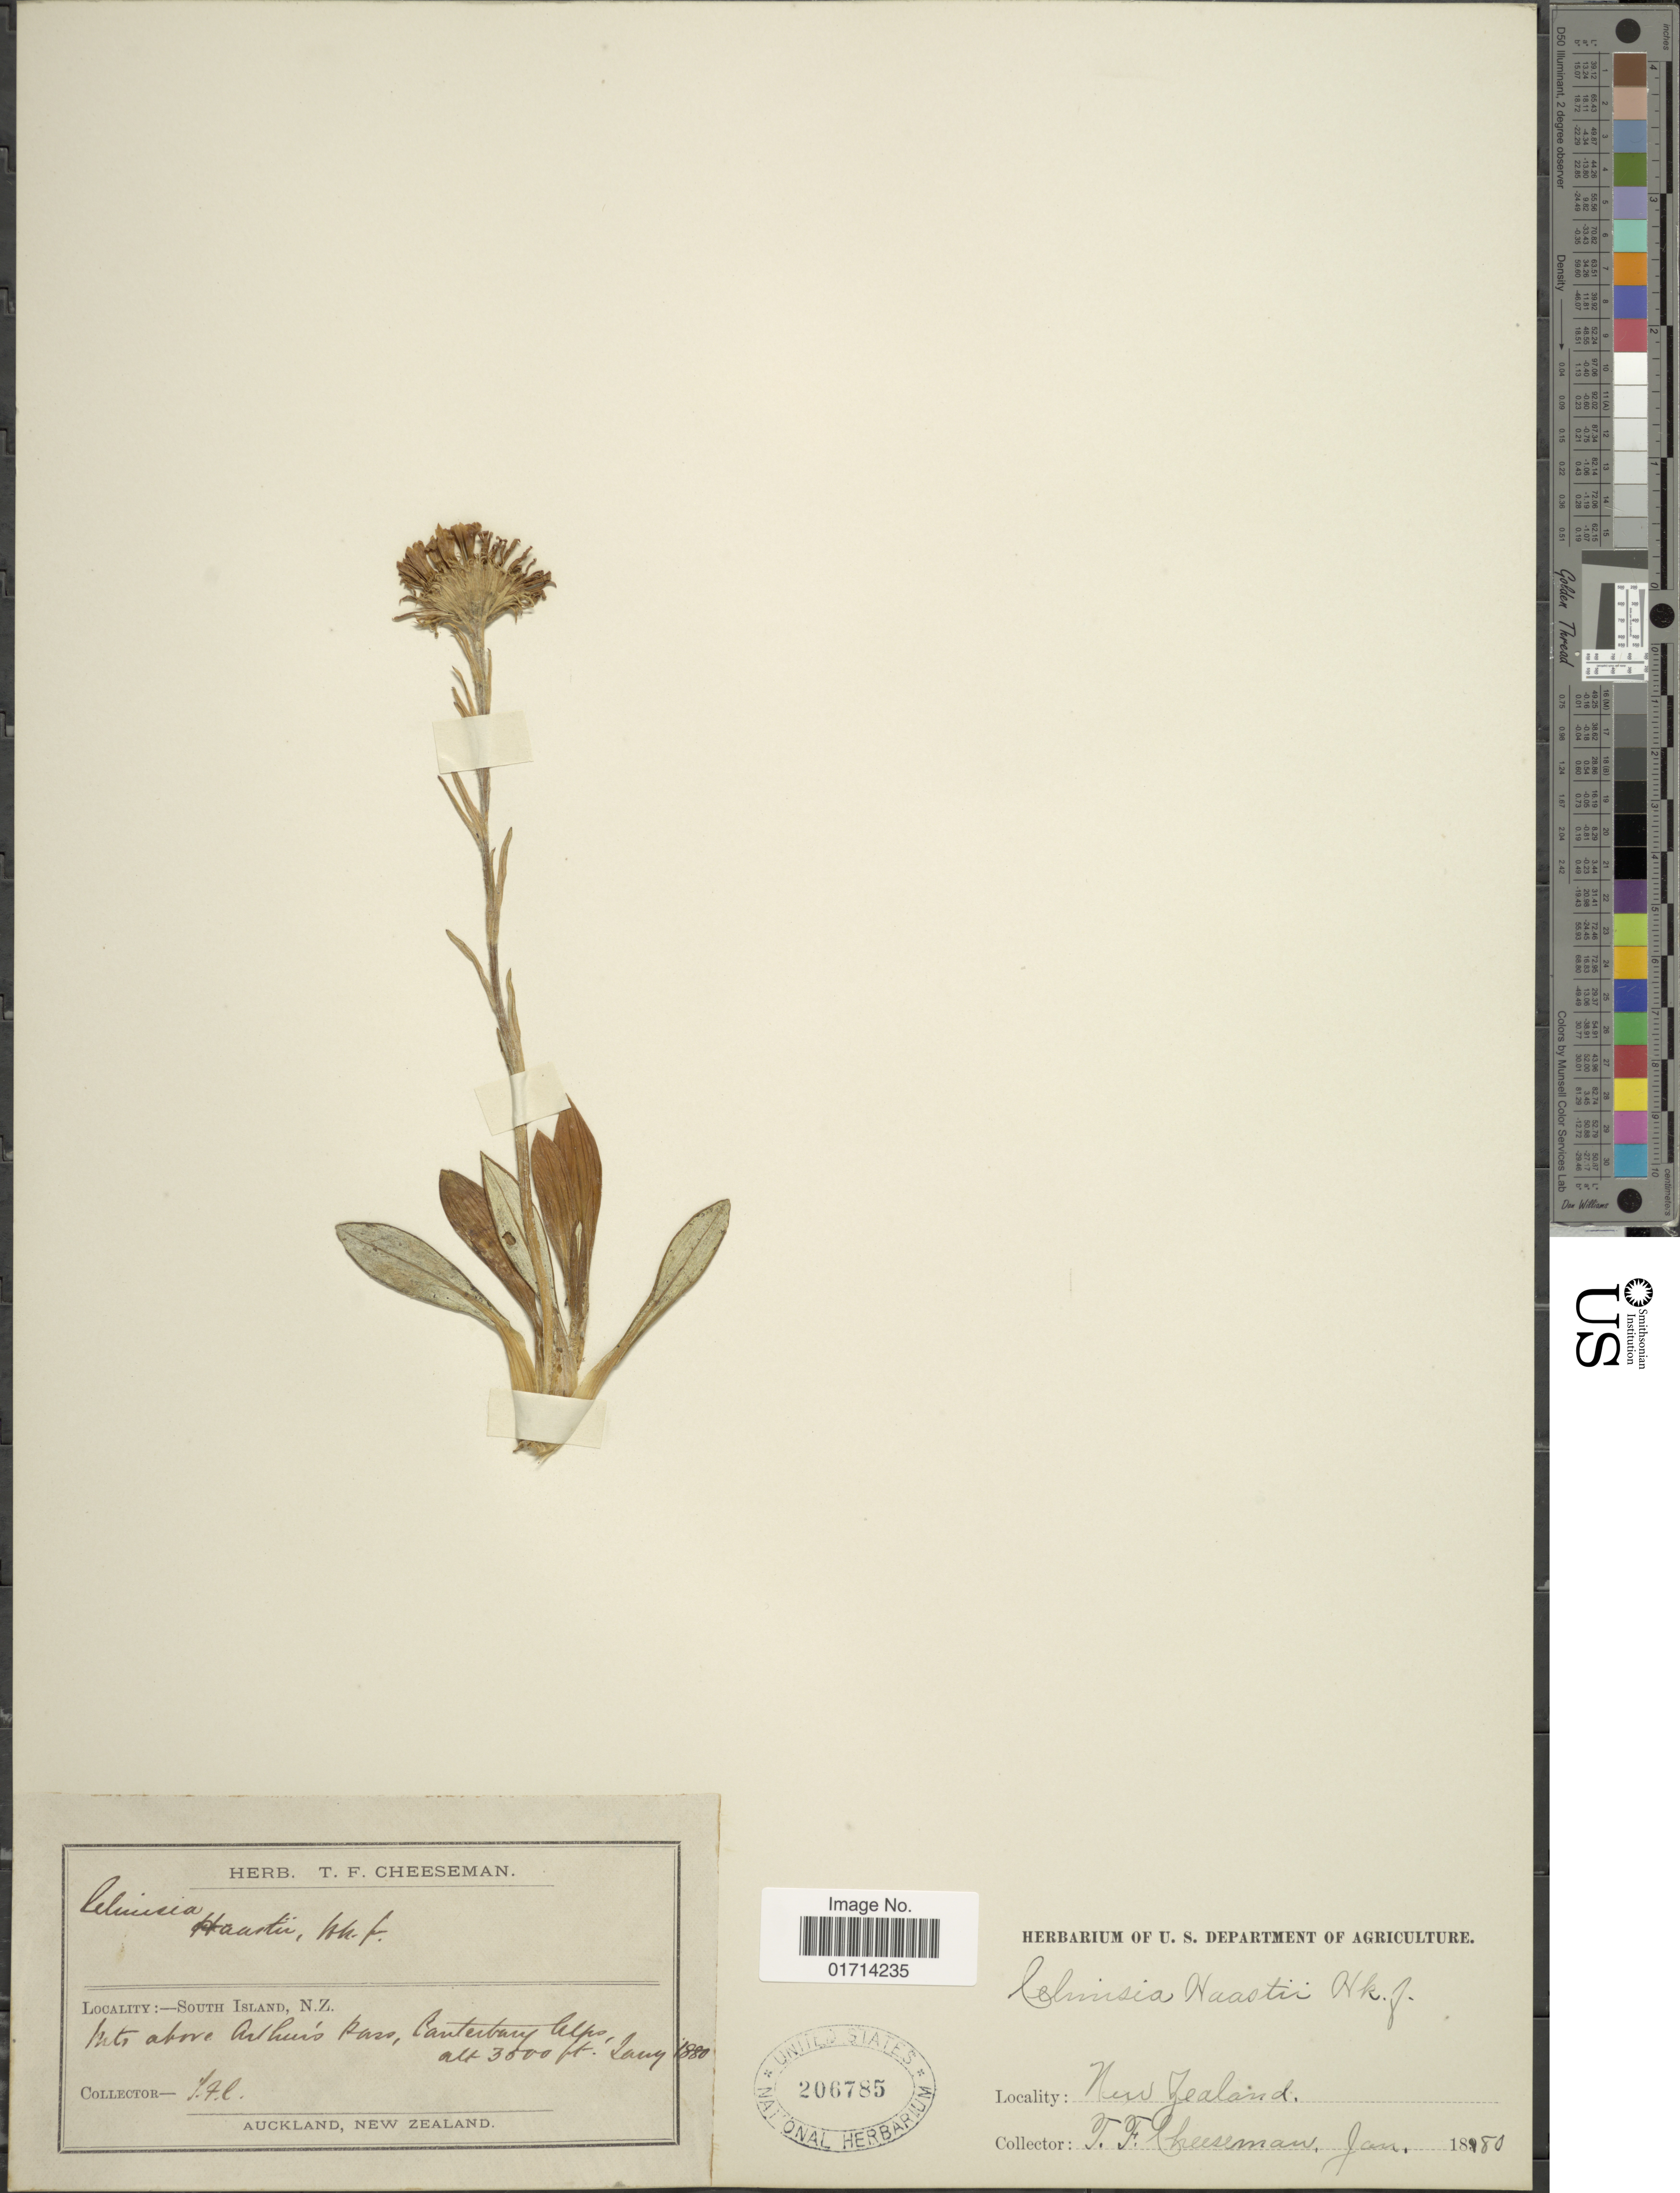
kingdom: Plantae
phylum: Tracheophyta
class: Magnoliopsida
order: Asterales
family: Asteraceae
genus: Celmisia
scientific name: Celmisia haastii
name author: Hook. f.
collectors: T. F. Cheeseman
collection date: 1880-01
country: New Zealand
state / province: Canterbury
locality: South Island, N. Z., Mt, above Arthur's Pass, Canterbury Alp.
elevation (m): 914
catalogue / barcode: US 206785